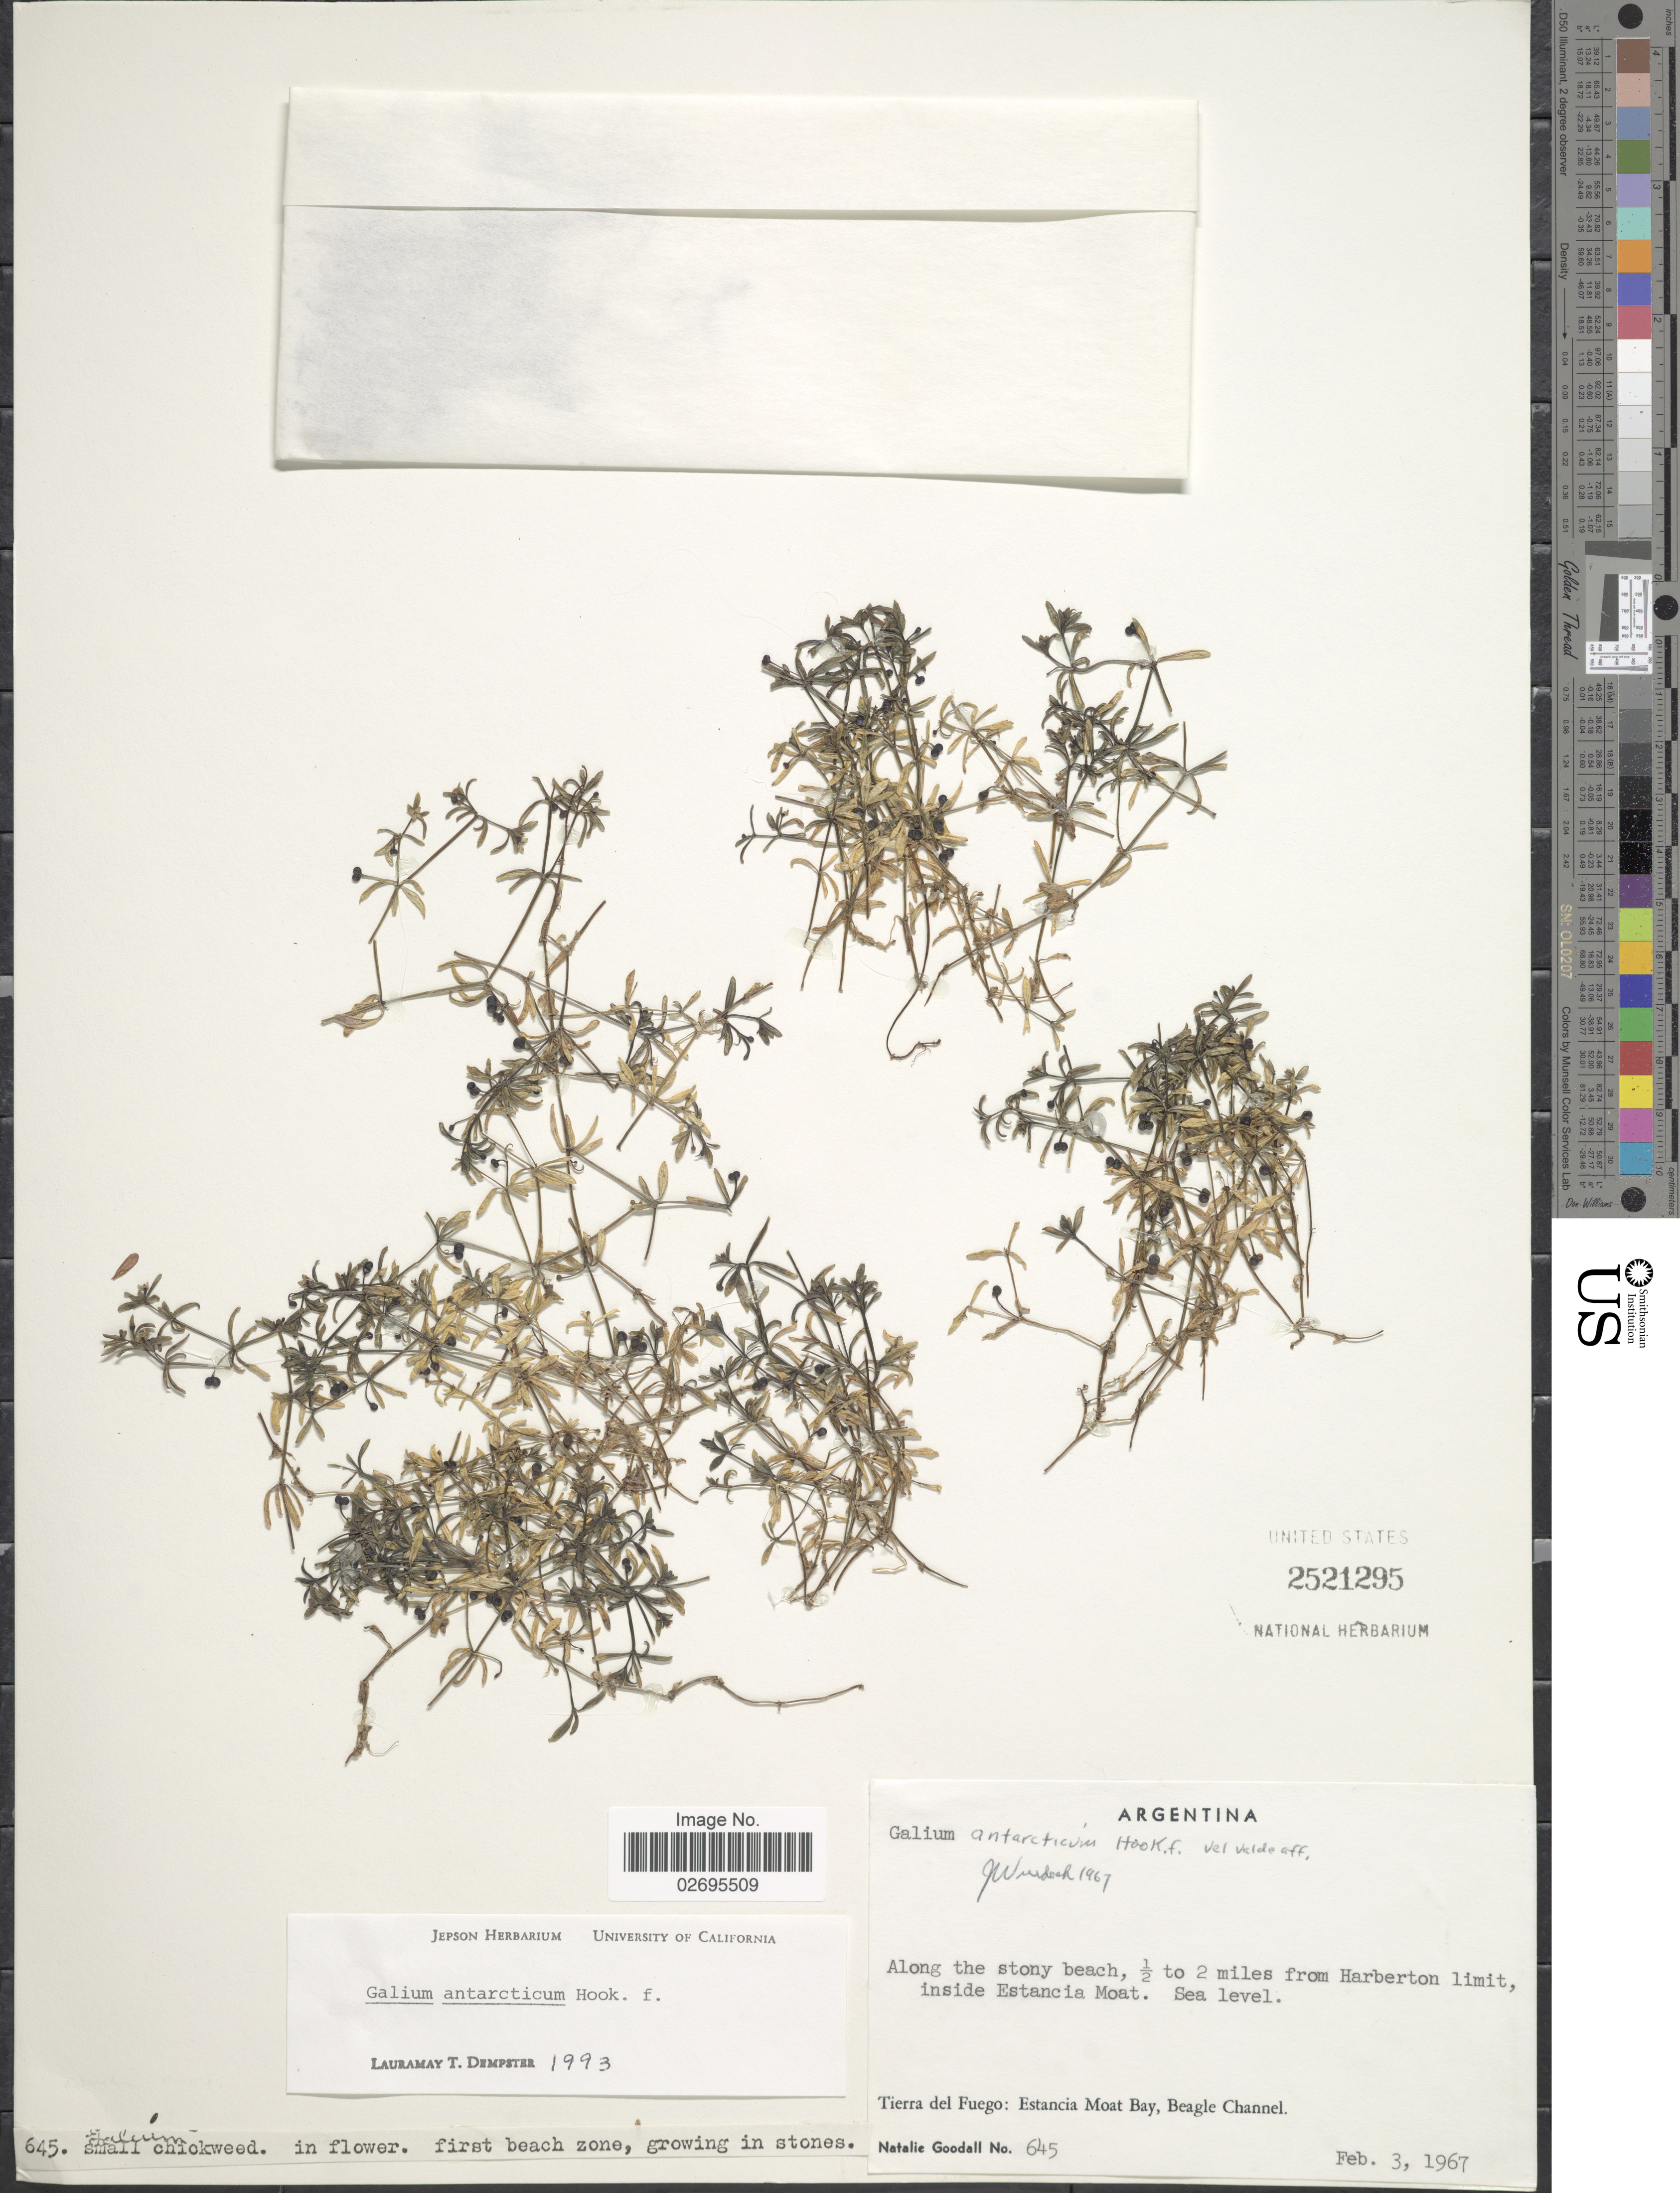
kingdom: Plantae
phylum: Tracheophyta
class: Magnoliopsida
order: Gentianales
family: Rubiaceae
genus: Galium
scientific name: Galium antarcticum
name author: Hook. f.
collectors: N. Goodall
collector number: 645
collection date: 1967-02-03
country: Argentina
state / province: Tierra del Fuego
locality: Along the stony beach, ½ to 2 miles from Harberton limit, inside Estancia Moat, Estancia Moat Bay, Beagle Channel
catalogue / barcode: US 2521295